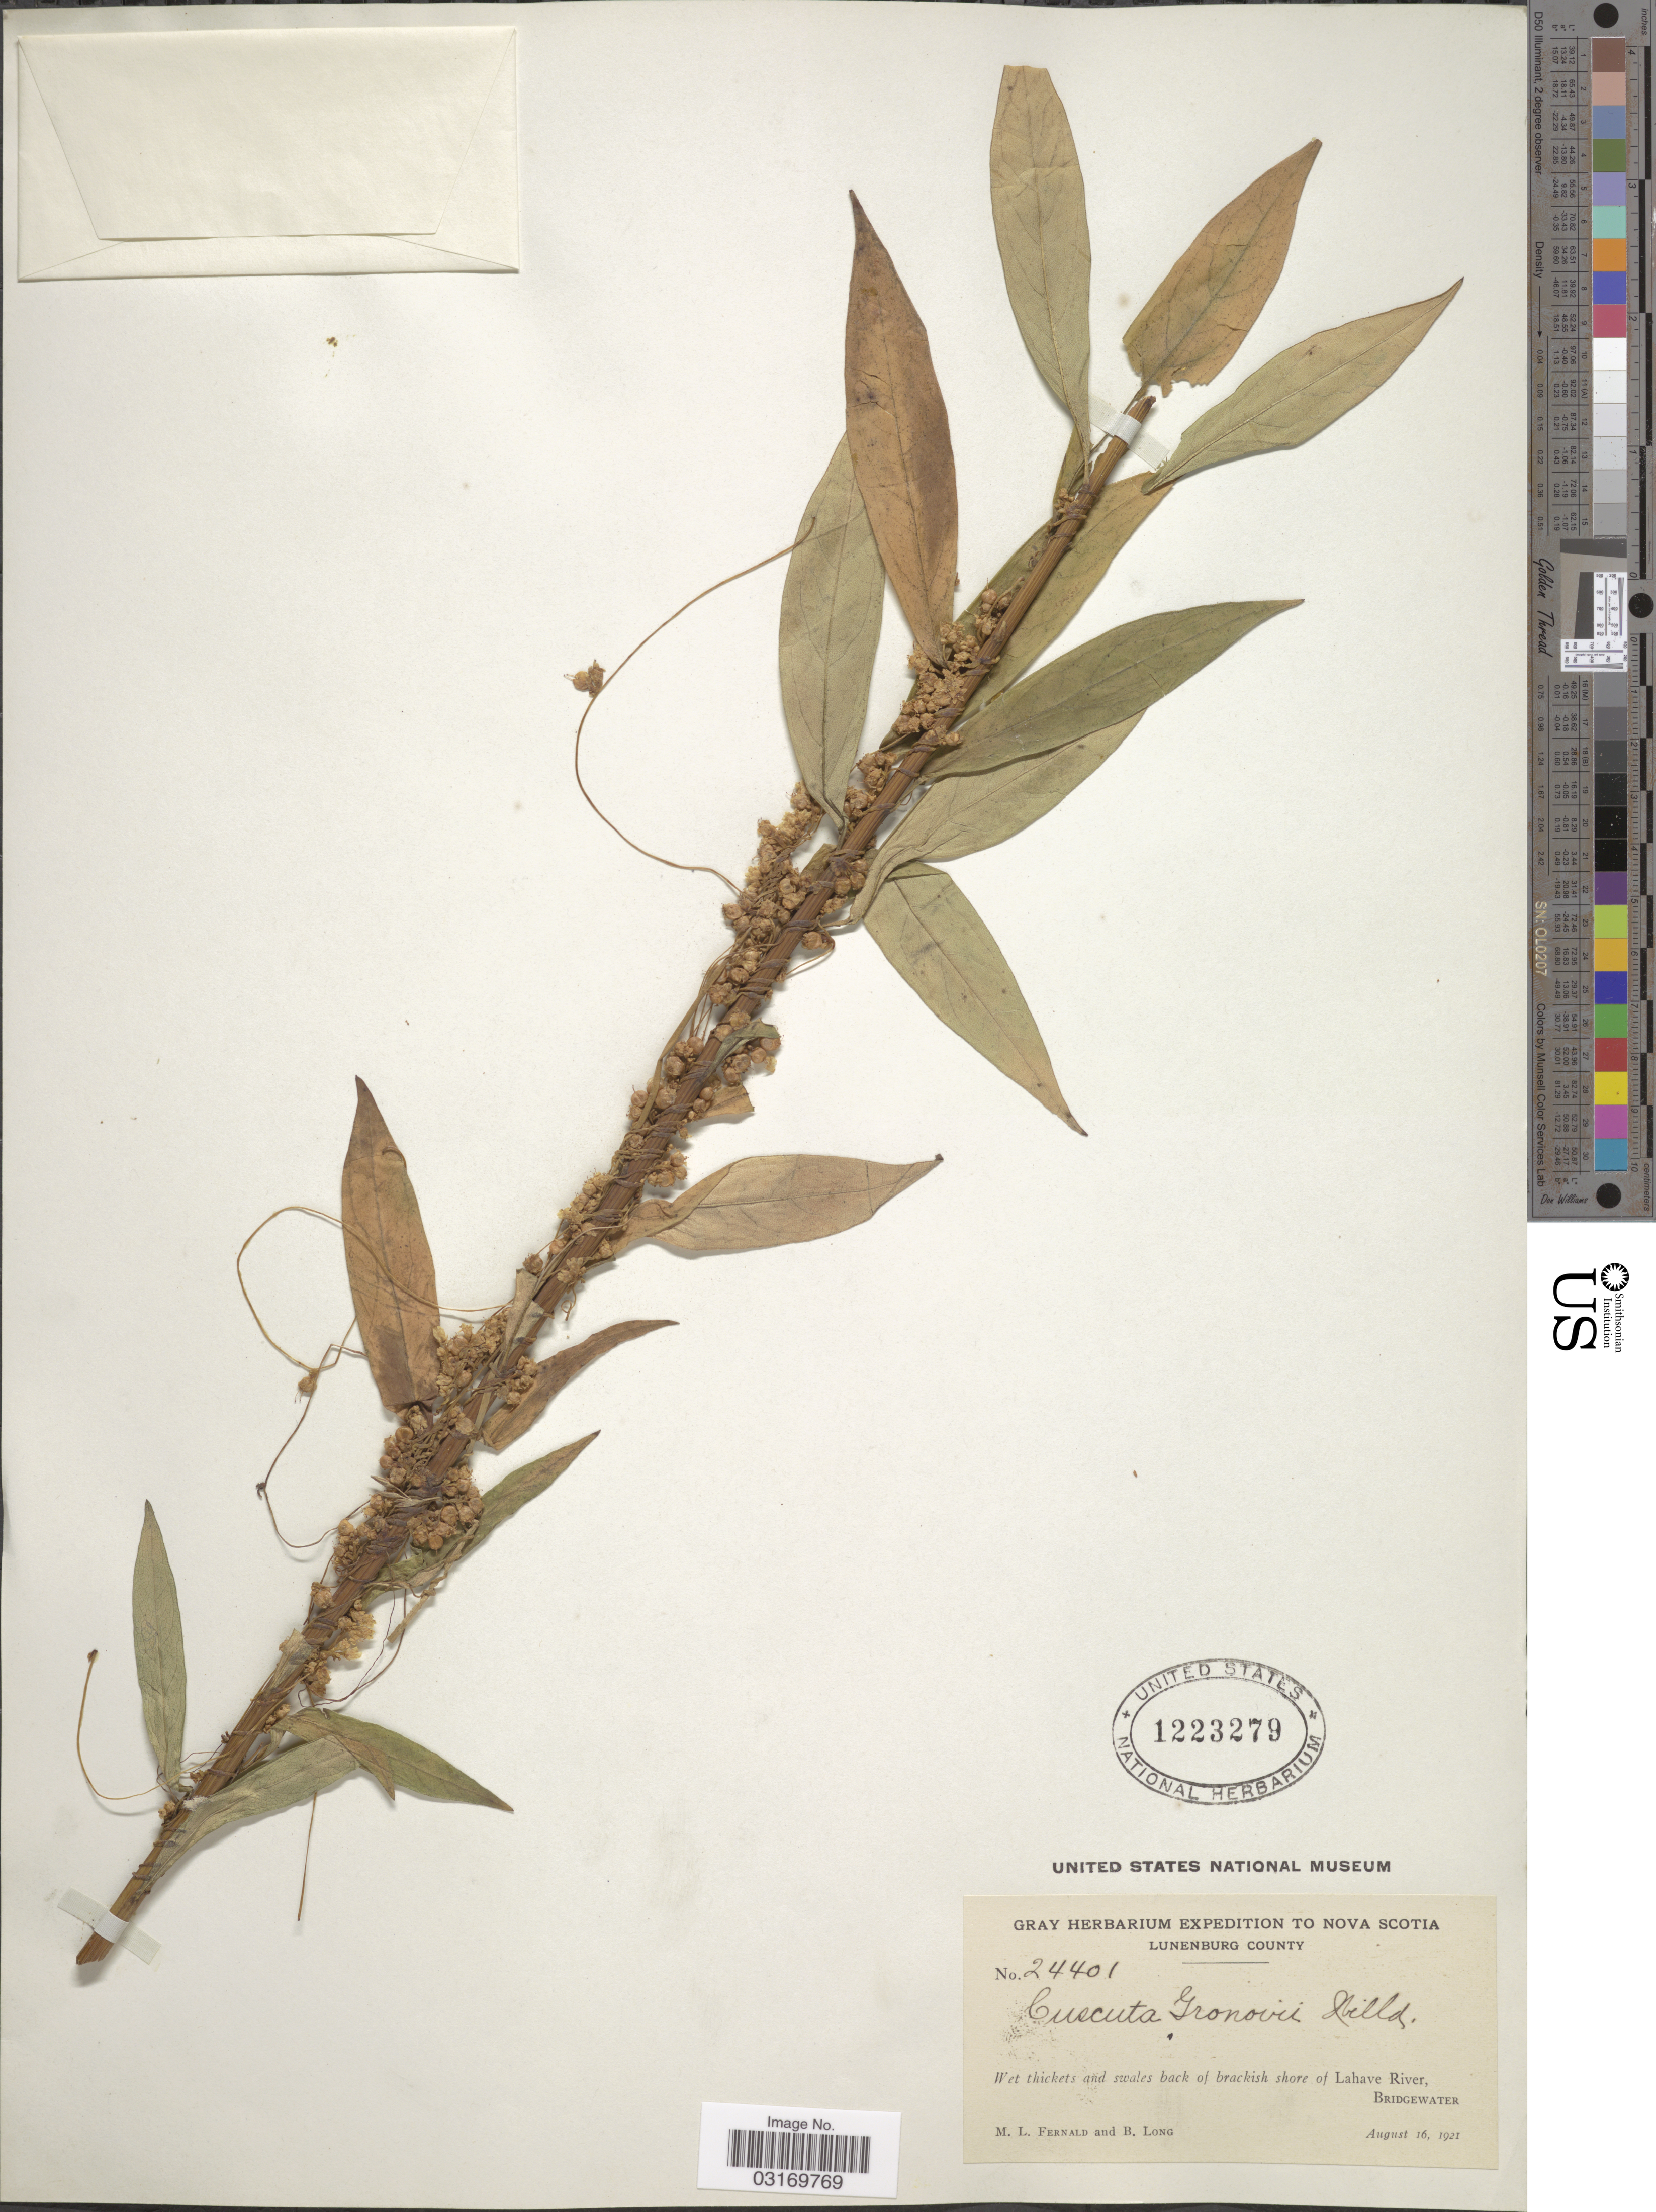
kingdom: Plantae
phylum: Tracheophyta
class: Magnoliopsida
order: Solanales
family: Convolvulaceae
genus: Cuscuta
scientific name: Cuscuta gronovii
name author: Willd. ex Schult.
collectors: M. L. Fernald & B. Long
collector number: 24401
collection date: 1921-08-16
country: Canada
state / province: Nova Scotia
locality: Lunenburg County. Brackish shore of Lahave River, Bridgewater.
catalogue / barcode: US 1223279